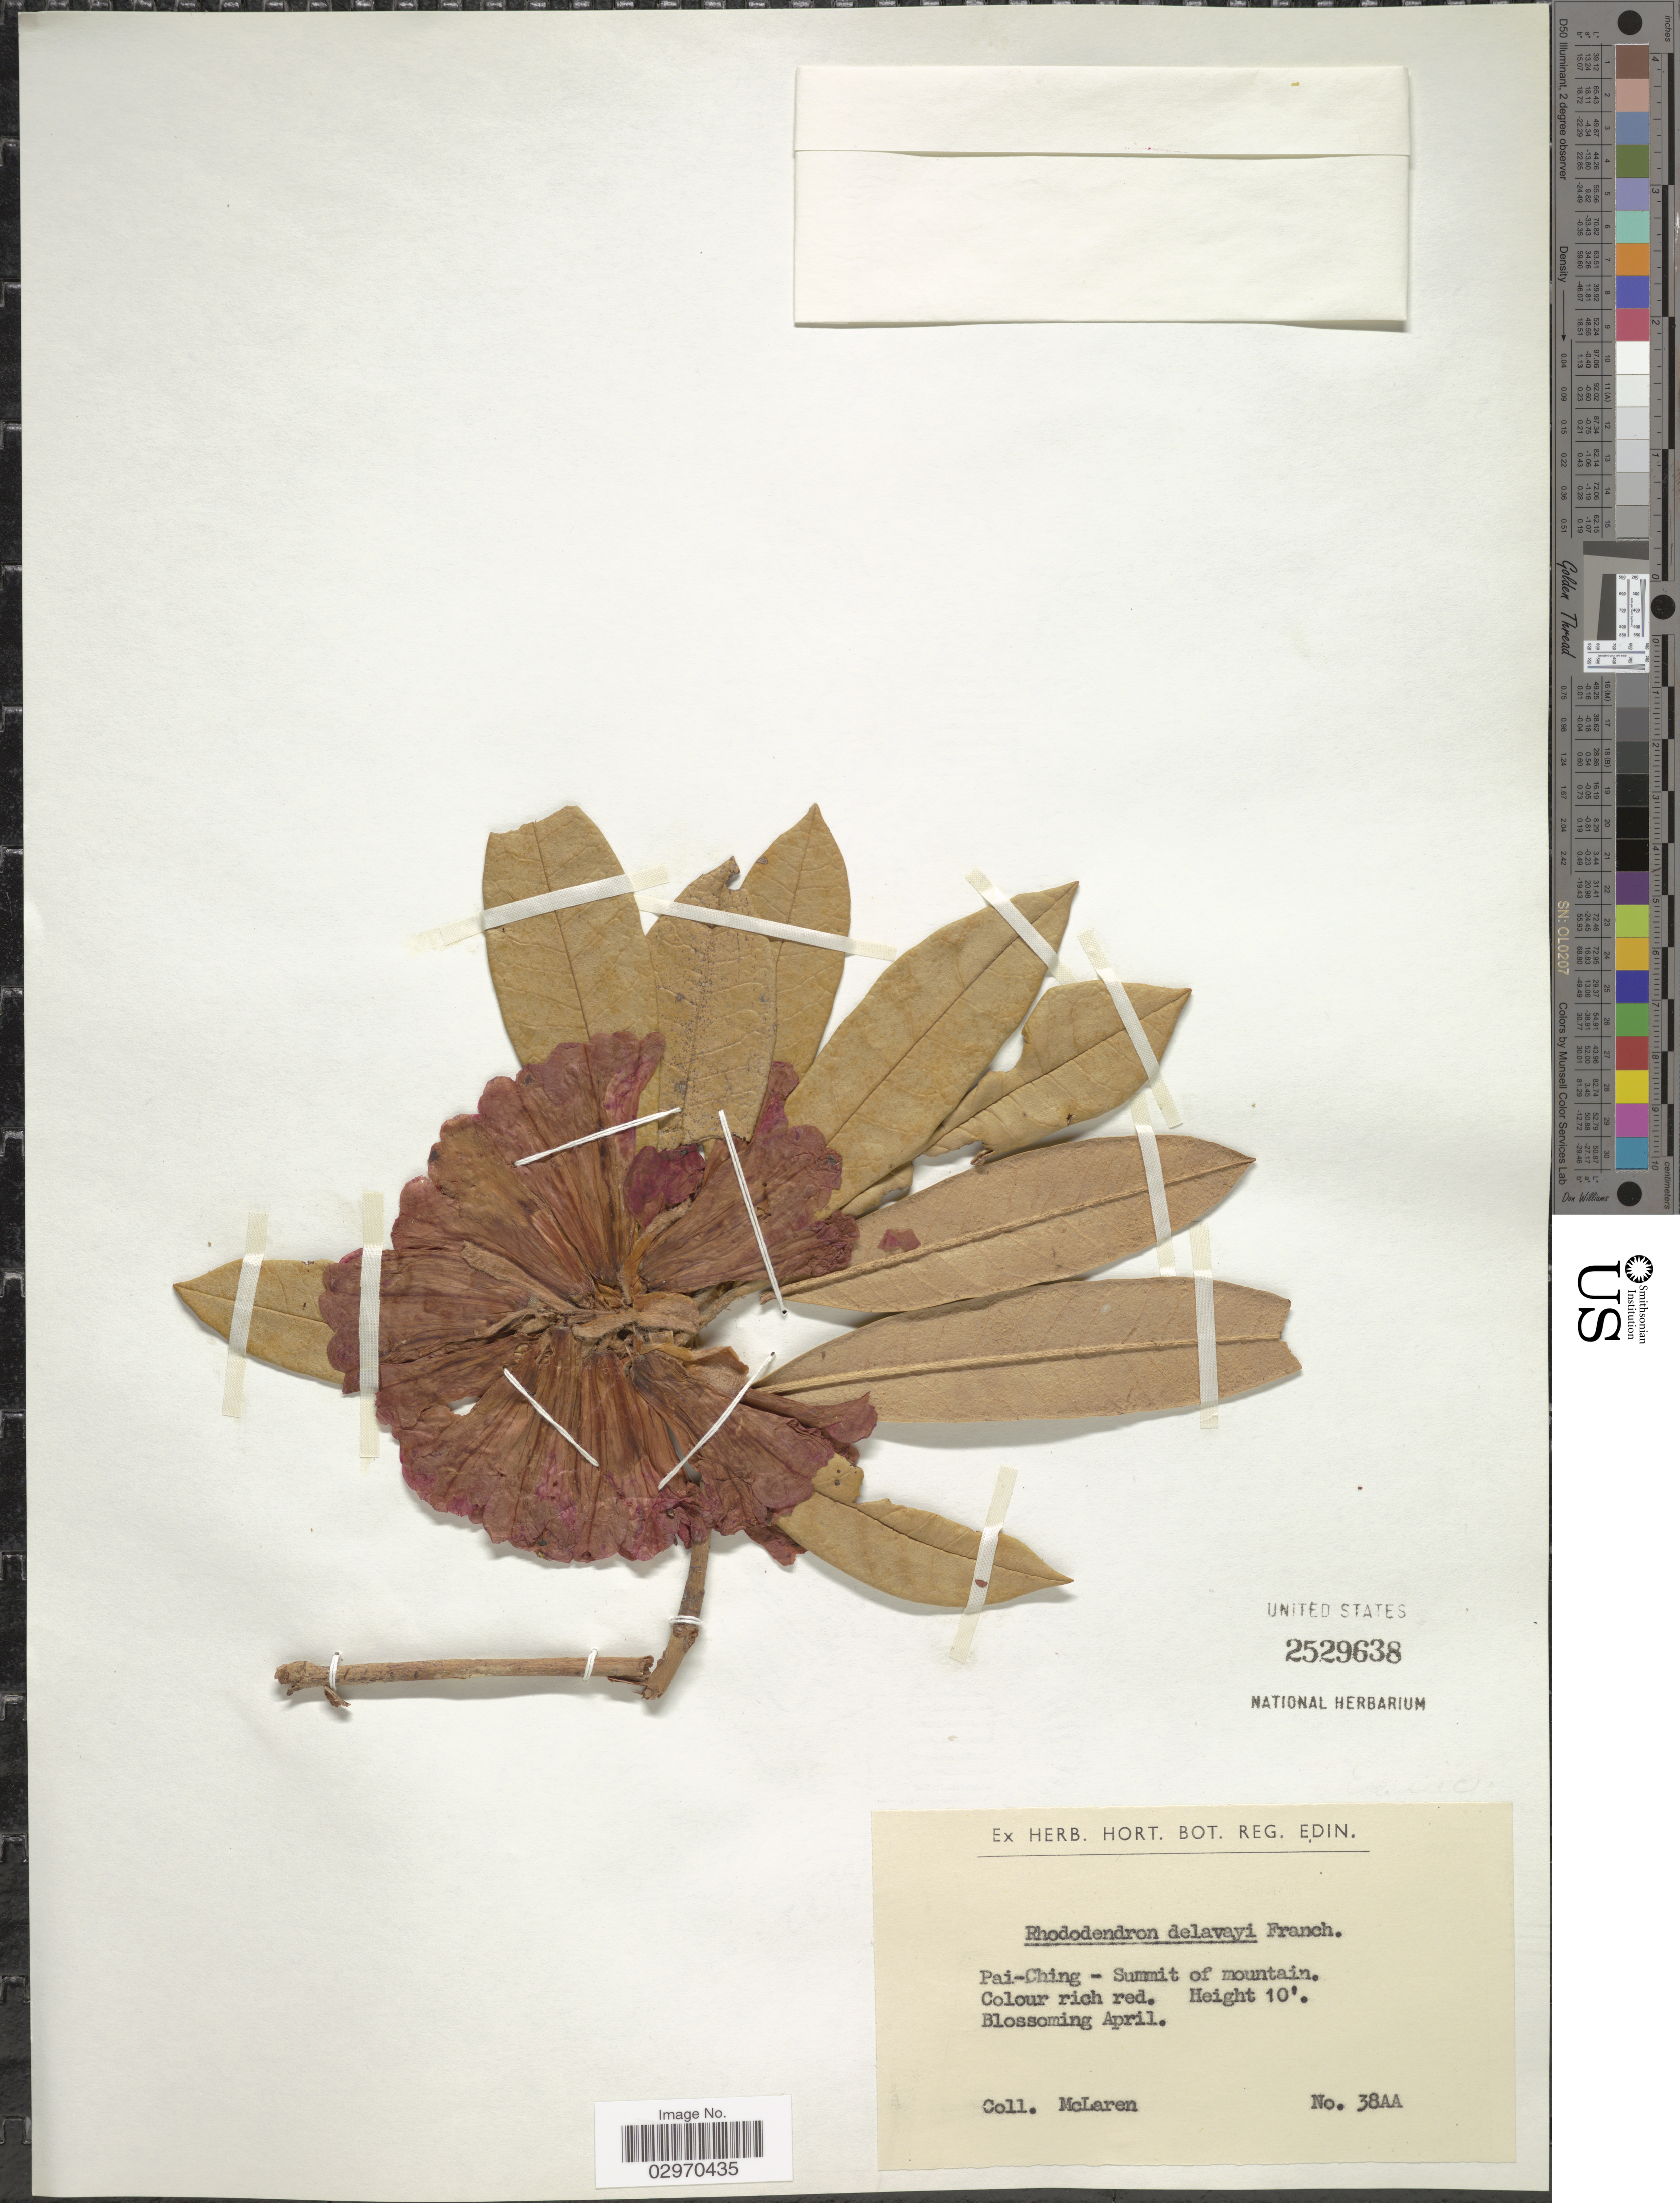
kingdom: Plantae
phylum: Tracheophyta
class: Magnoliopsida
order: Ericales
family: Ericaceae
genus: Rhododendron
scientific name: Rhododendron delavayi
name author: Franch.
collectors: McLaren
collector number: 38AA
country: China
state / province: Shanxi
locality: Pai-Ching - Summit of mountain.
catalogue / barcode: US 2529638